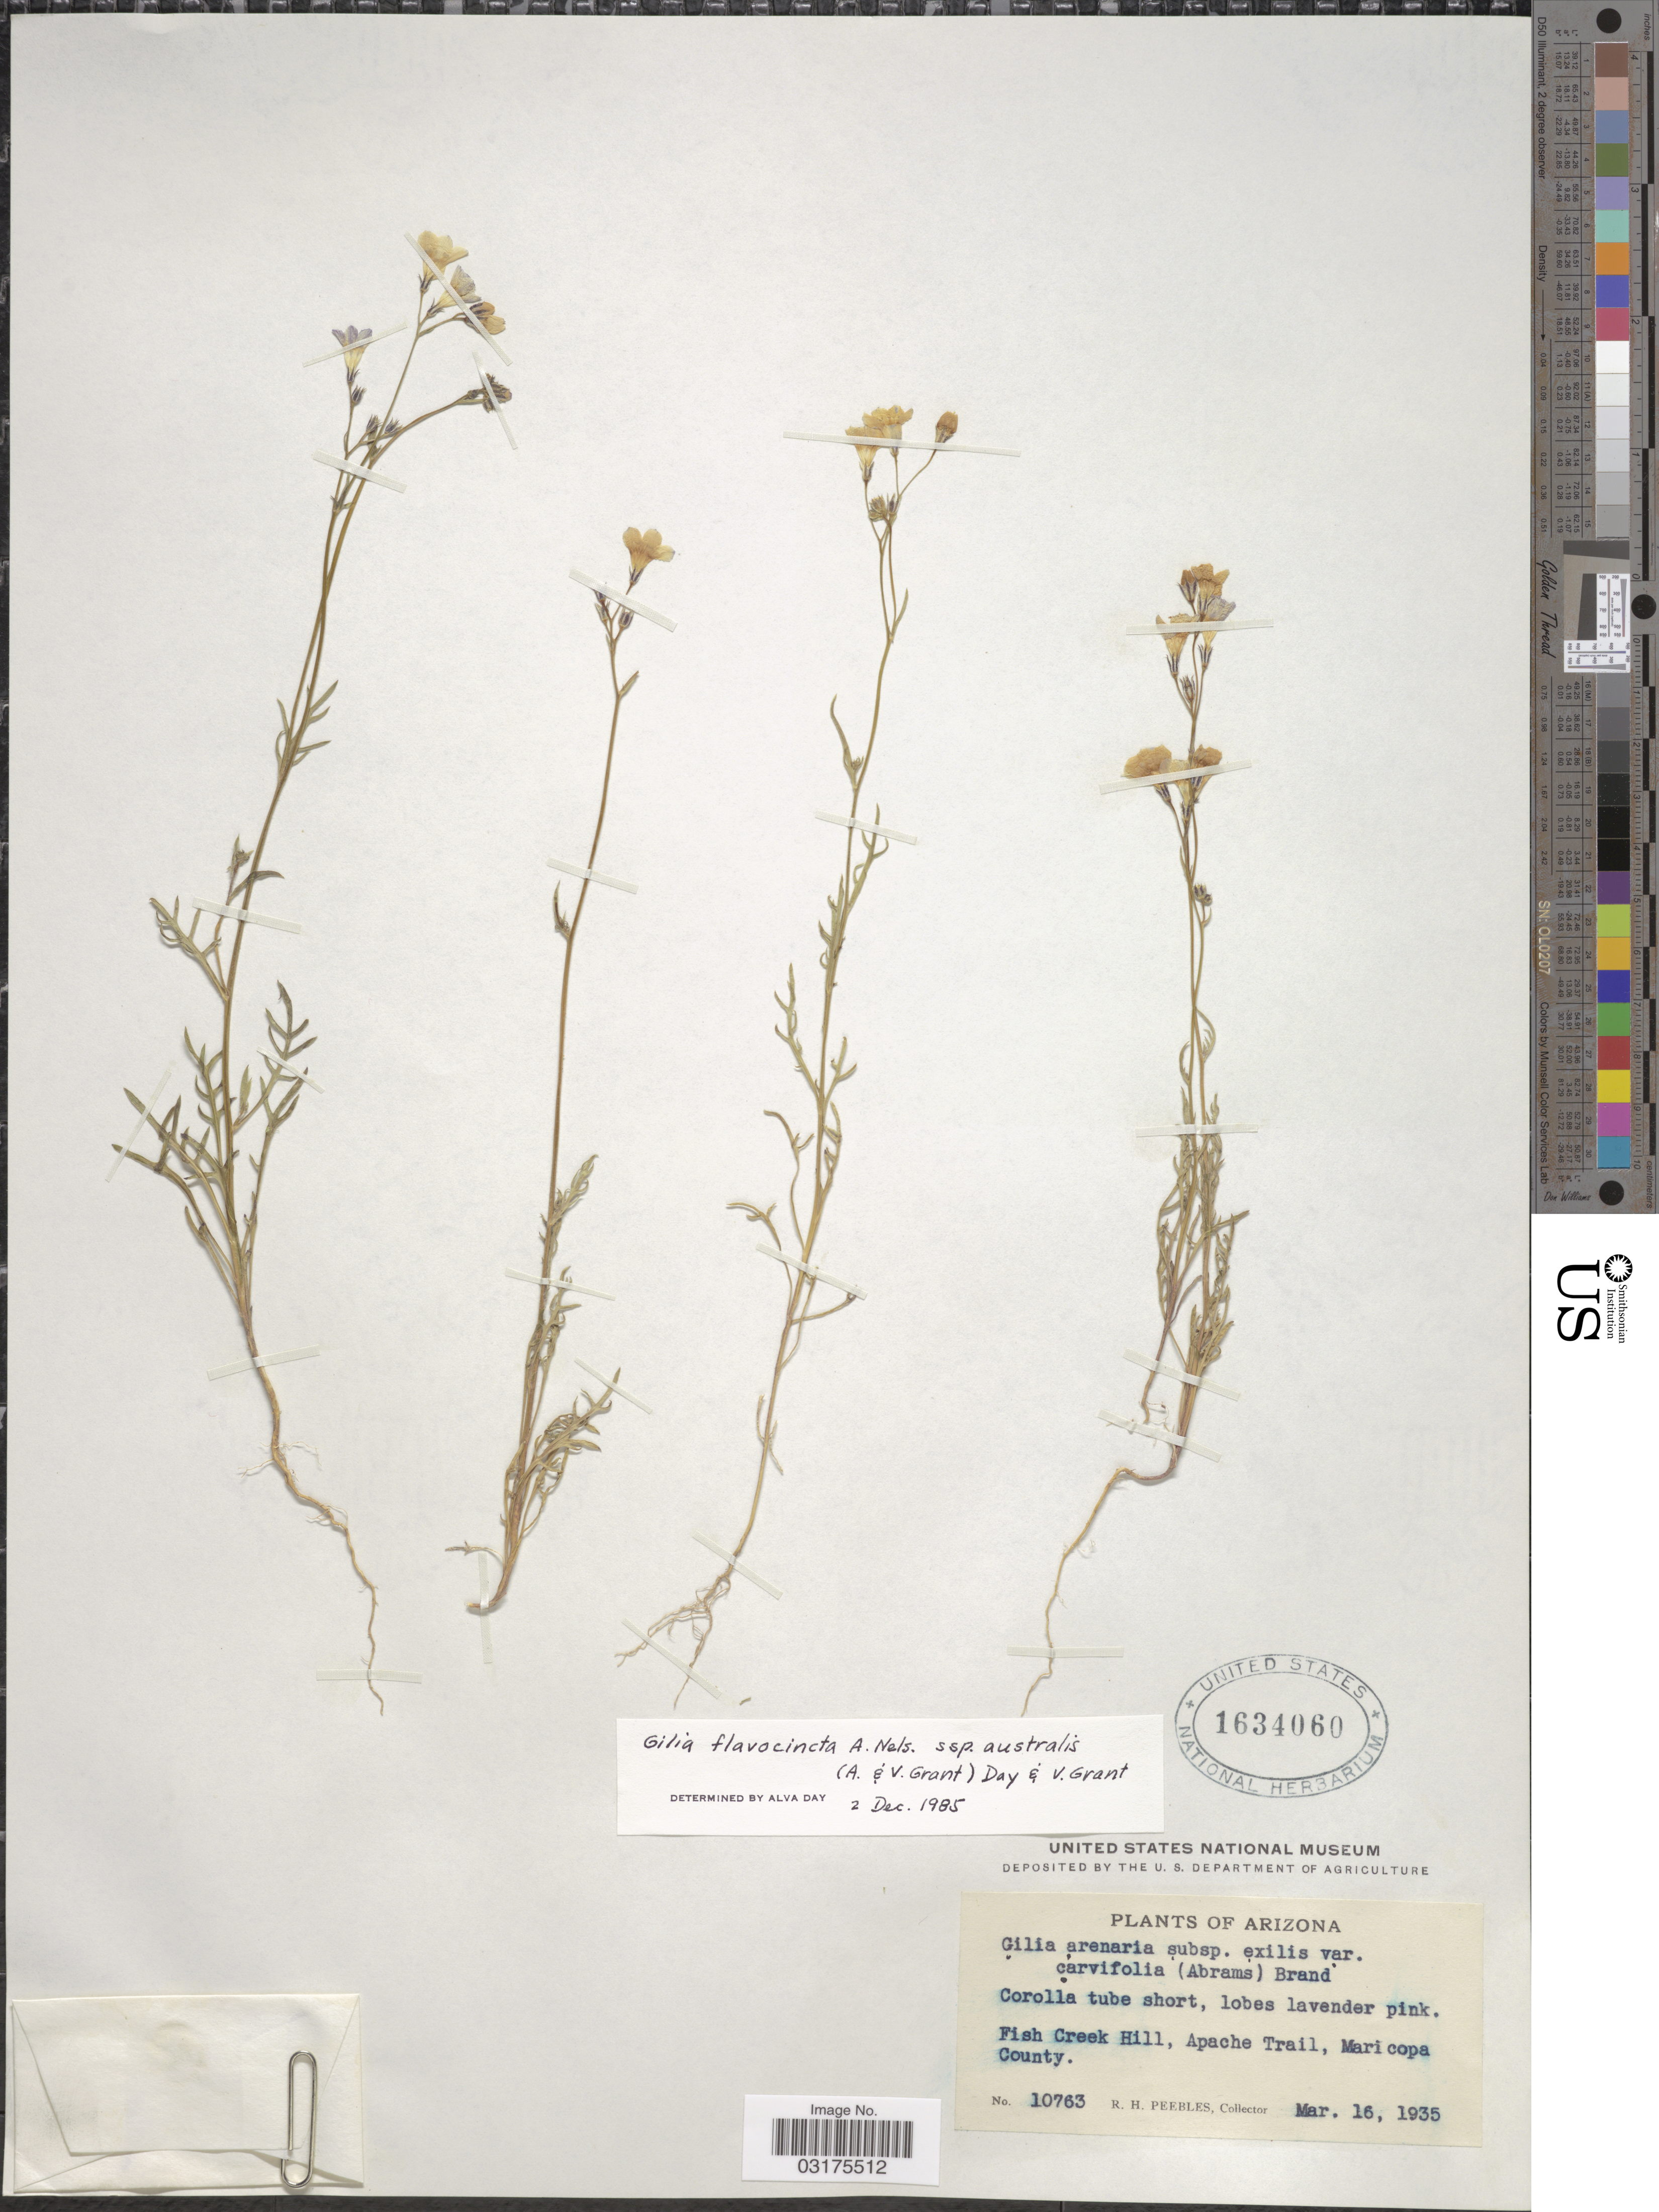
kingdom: Plantae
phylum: Tracheophyta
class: Magnoliopsida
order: Ericales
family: Polemoniaceae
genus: Gilia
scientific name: Gilia flavocincta subsp. australis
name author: A. Nelson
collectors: R. H. Peebles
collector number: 10763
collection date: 1935-03-16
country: United States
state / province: Arizona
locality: Fish Creek Hill, Apache Trail, Maricopa County.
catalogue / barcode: US 1634060